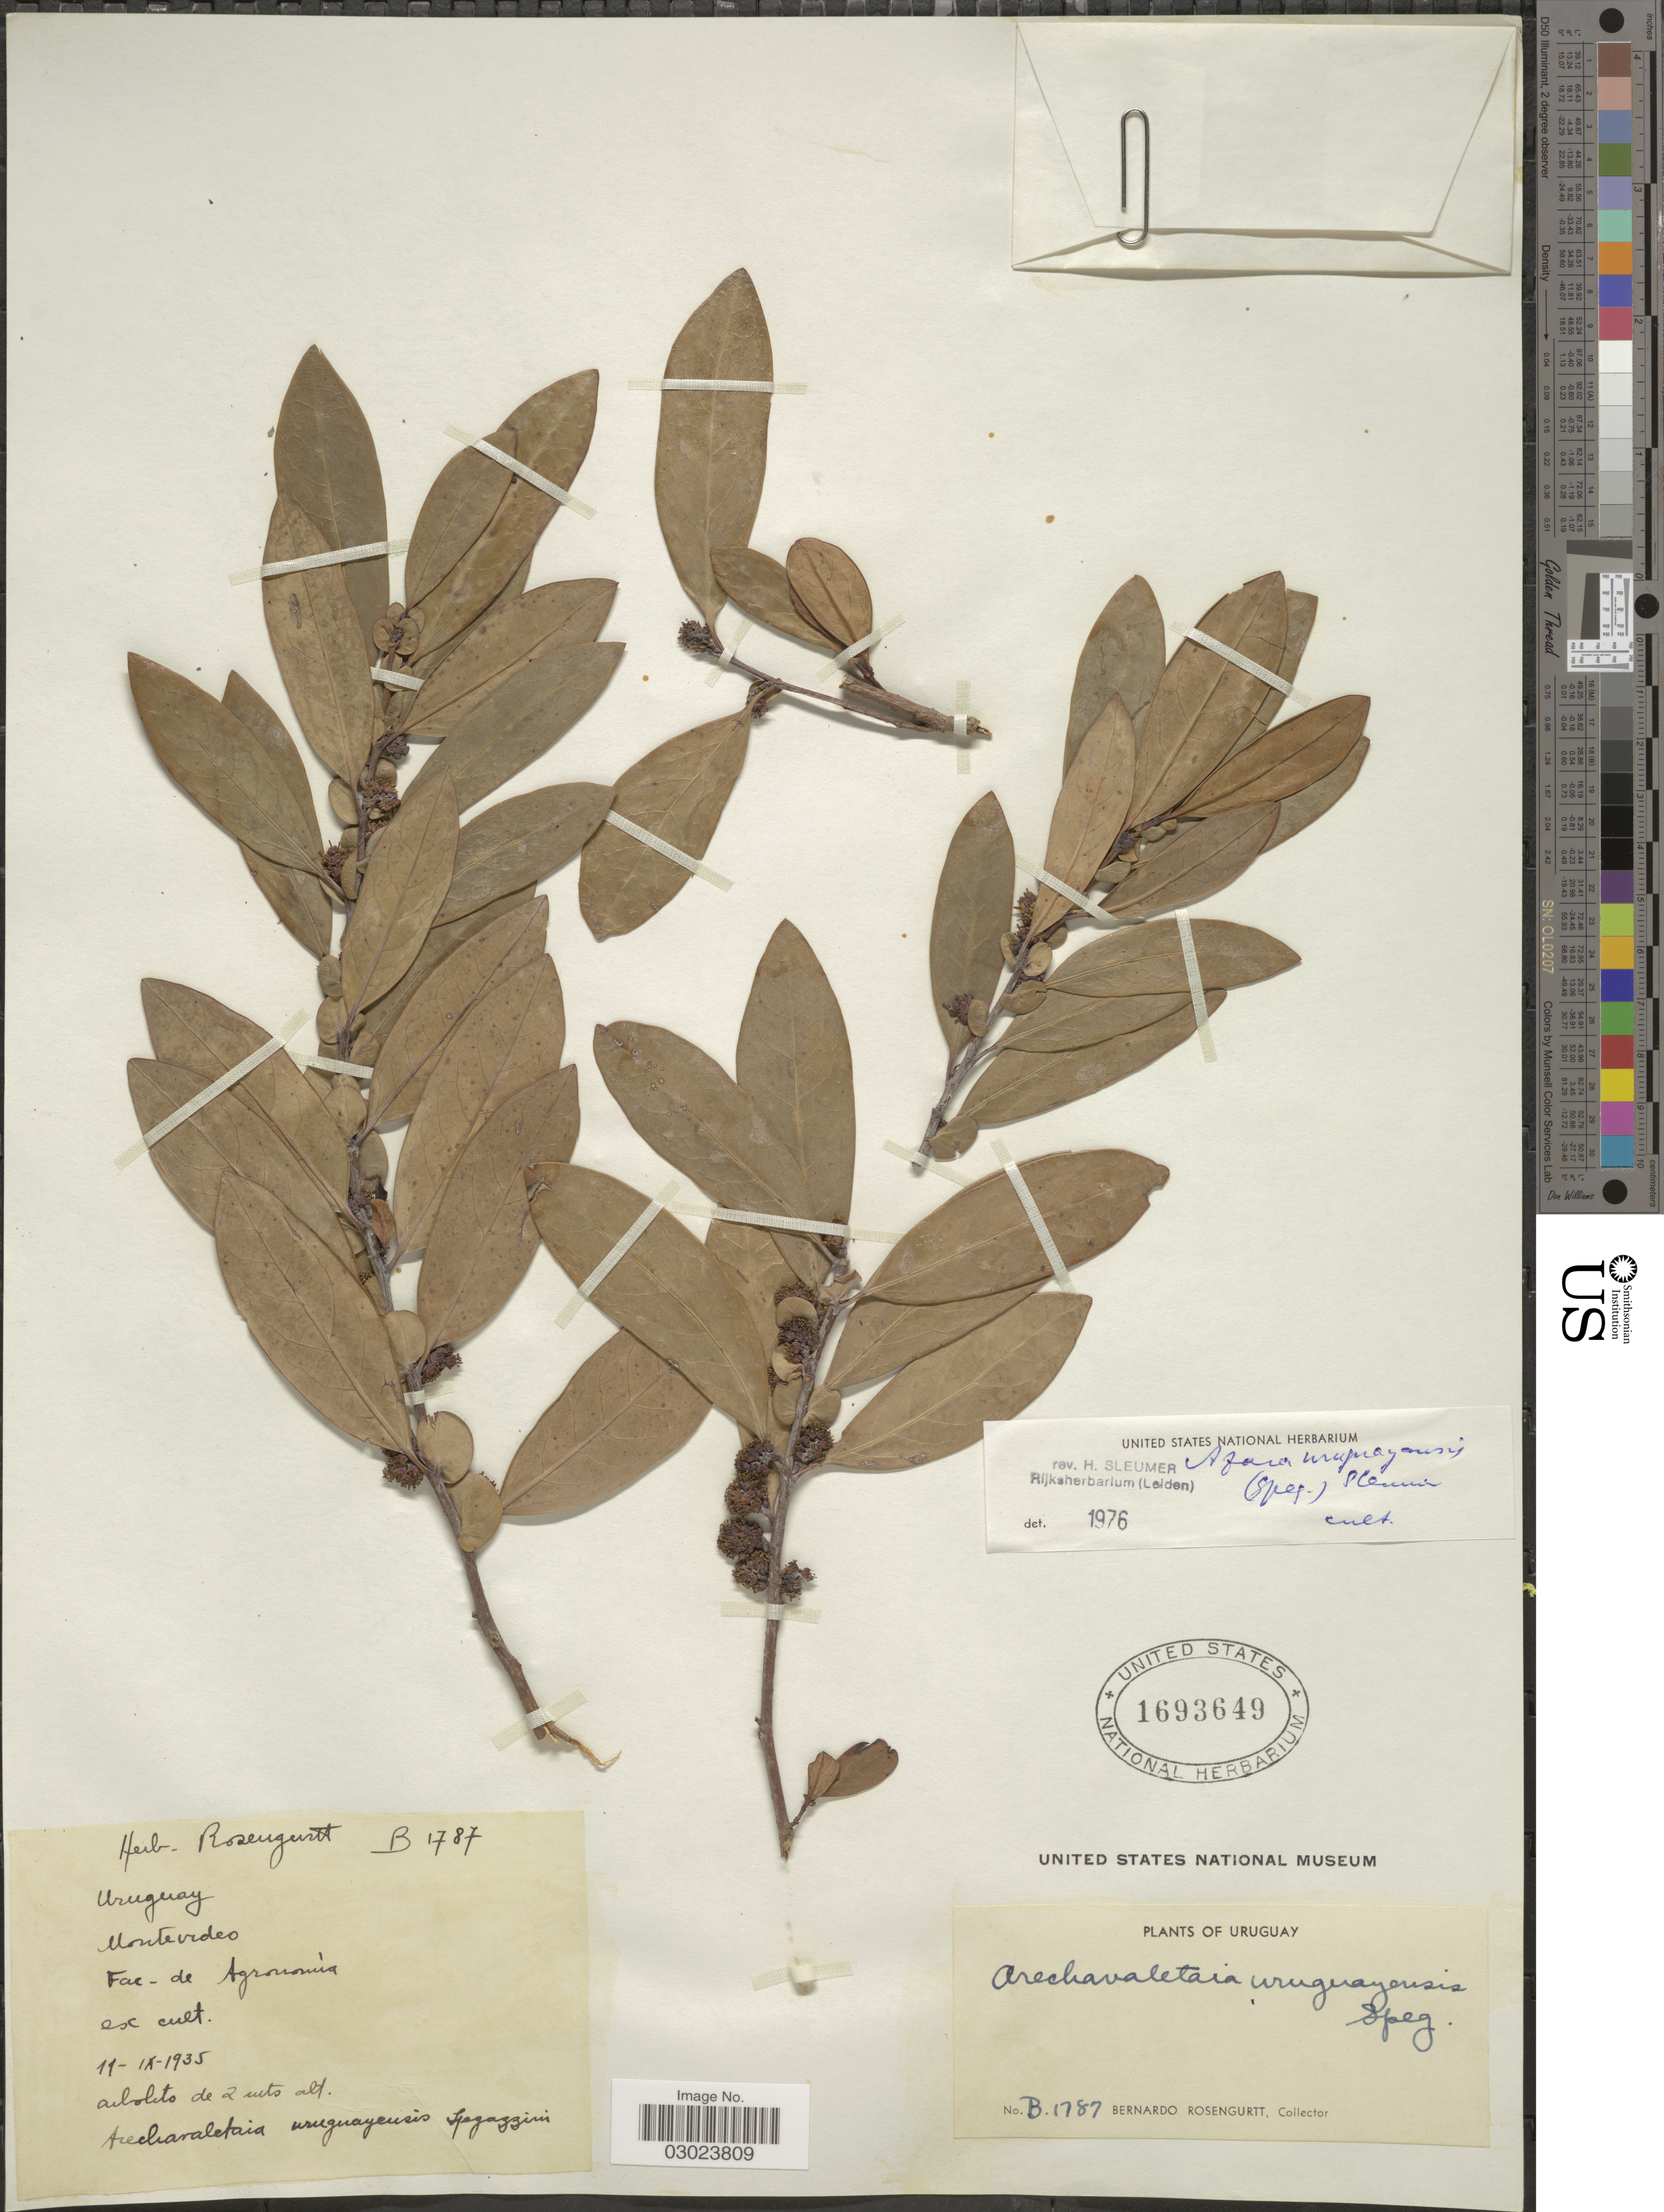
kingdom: Plantae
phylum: Tracheophyta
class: Magnoliopsida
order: Malpighiales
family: Salicaceae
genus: Azara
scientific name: Azara uruguayensis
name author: (Speg.) Sleumer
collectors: B. Rosengurtt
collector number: B 1787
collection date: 1935-09-11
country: Uruguay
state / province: Montevideo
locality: Cac. de Agronomia.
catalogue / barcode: US 1693649